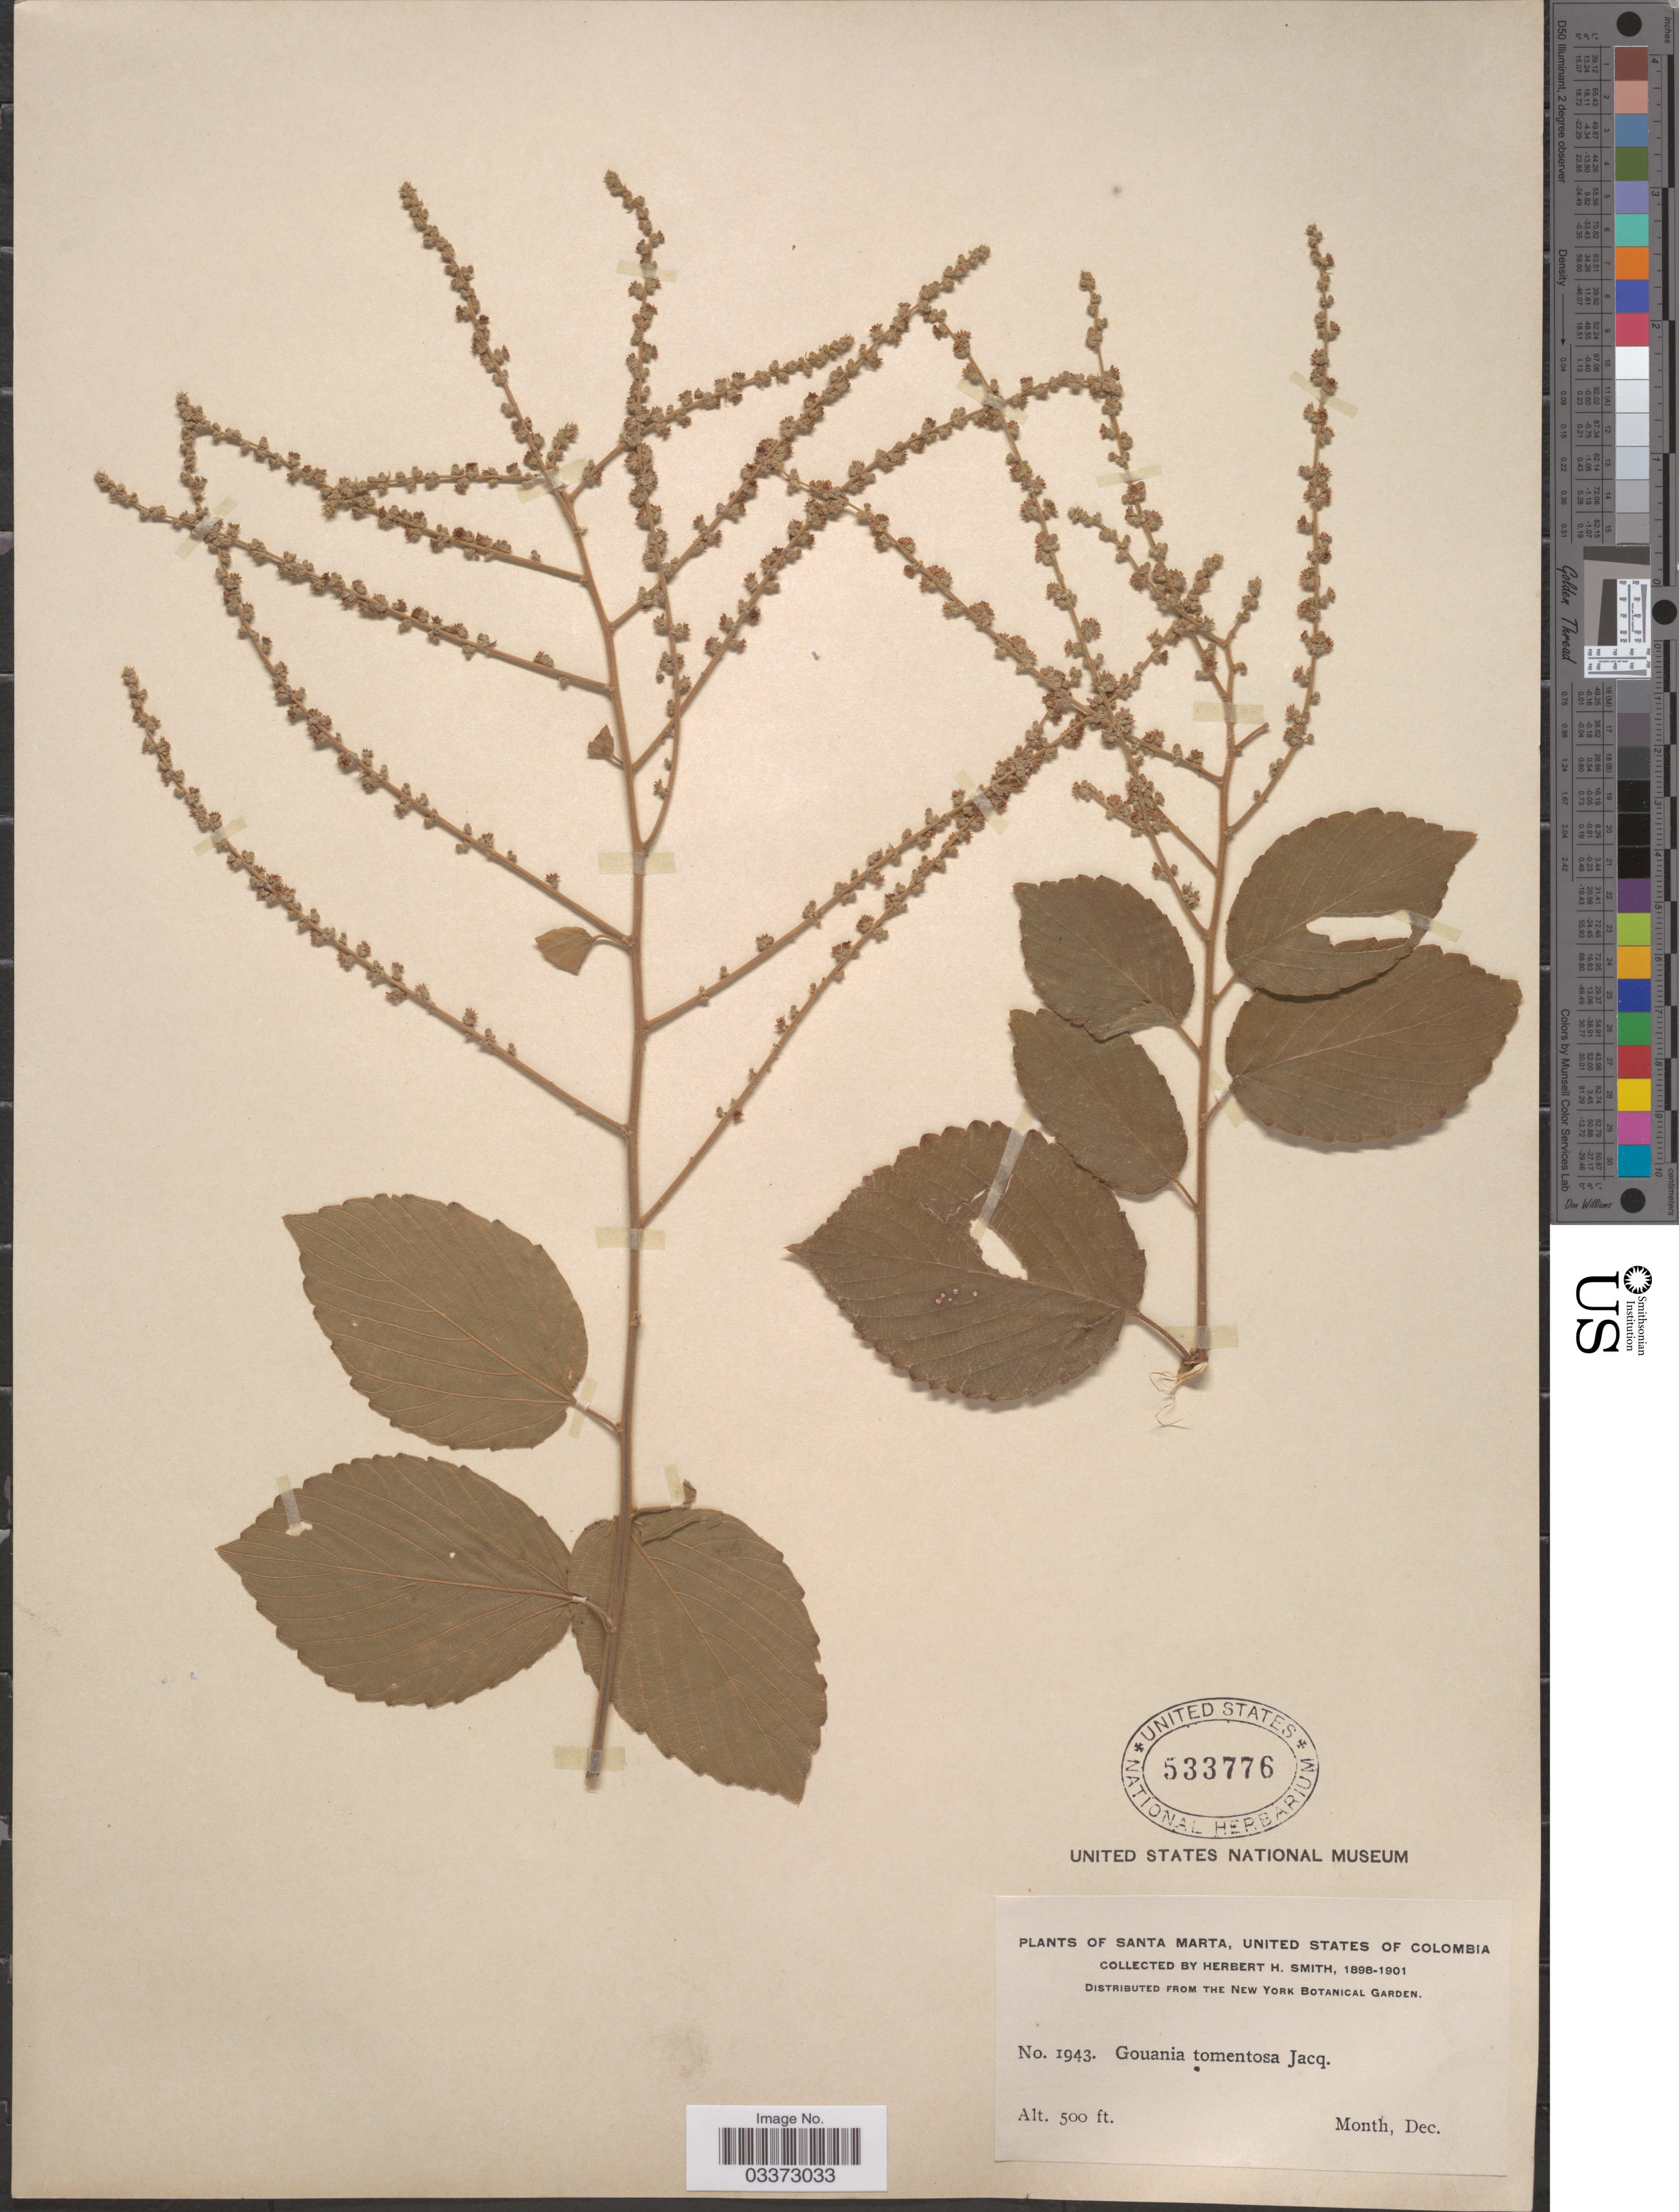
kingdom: Plantae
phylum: Tracheophyta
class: Magnoliopsida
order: Rosales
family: Rhamnaceae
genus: Gouania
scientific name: Gouania tomentosa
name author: Jacq.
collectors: Herbert H. Smith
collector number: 1943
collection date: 1898-12/1901-12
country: Colombia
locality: Santa Marta, United States of Colombia.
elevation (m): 152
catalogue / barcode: US 533776